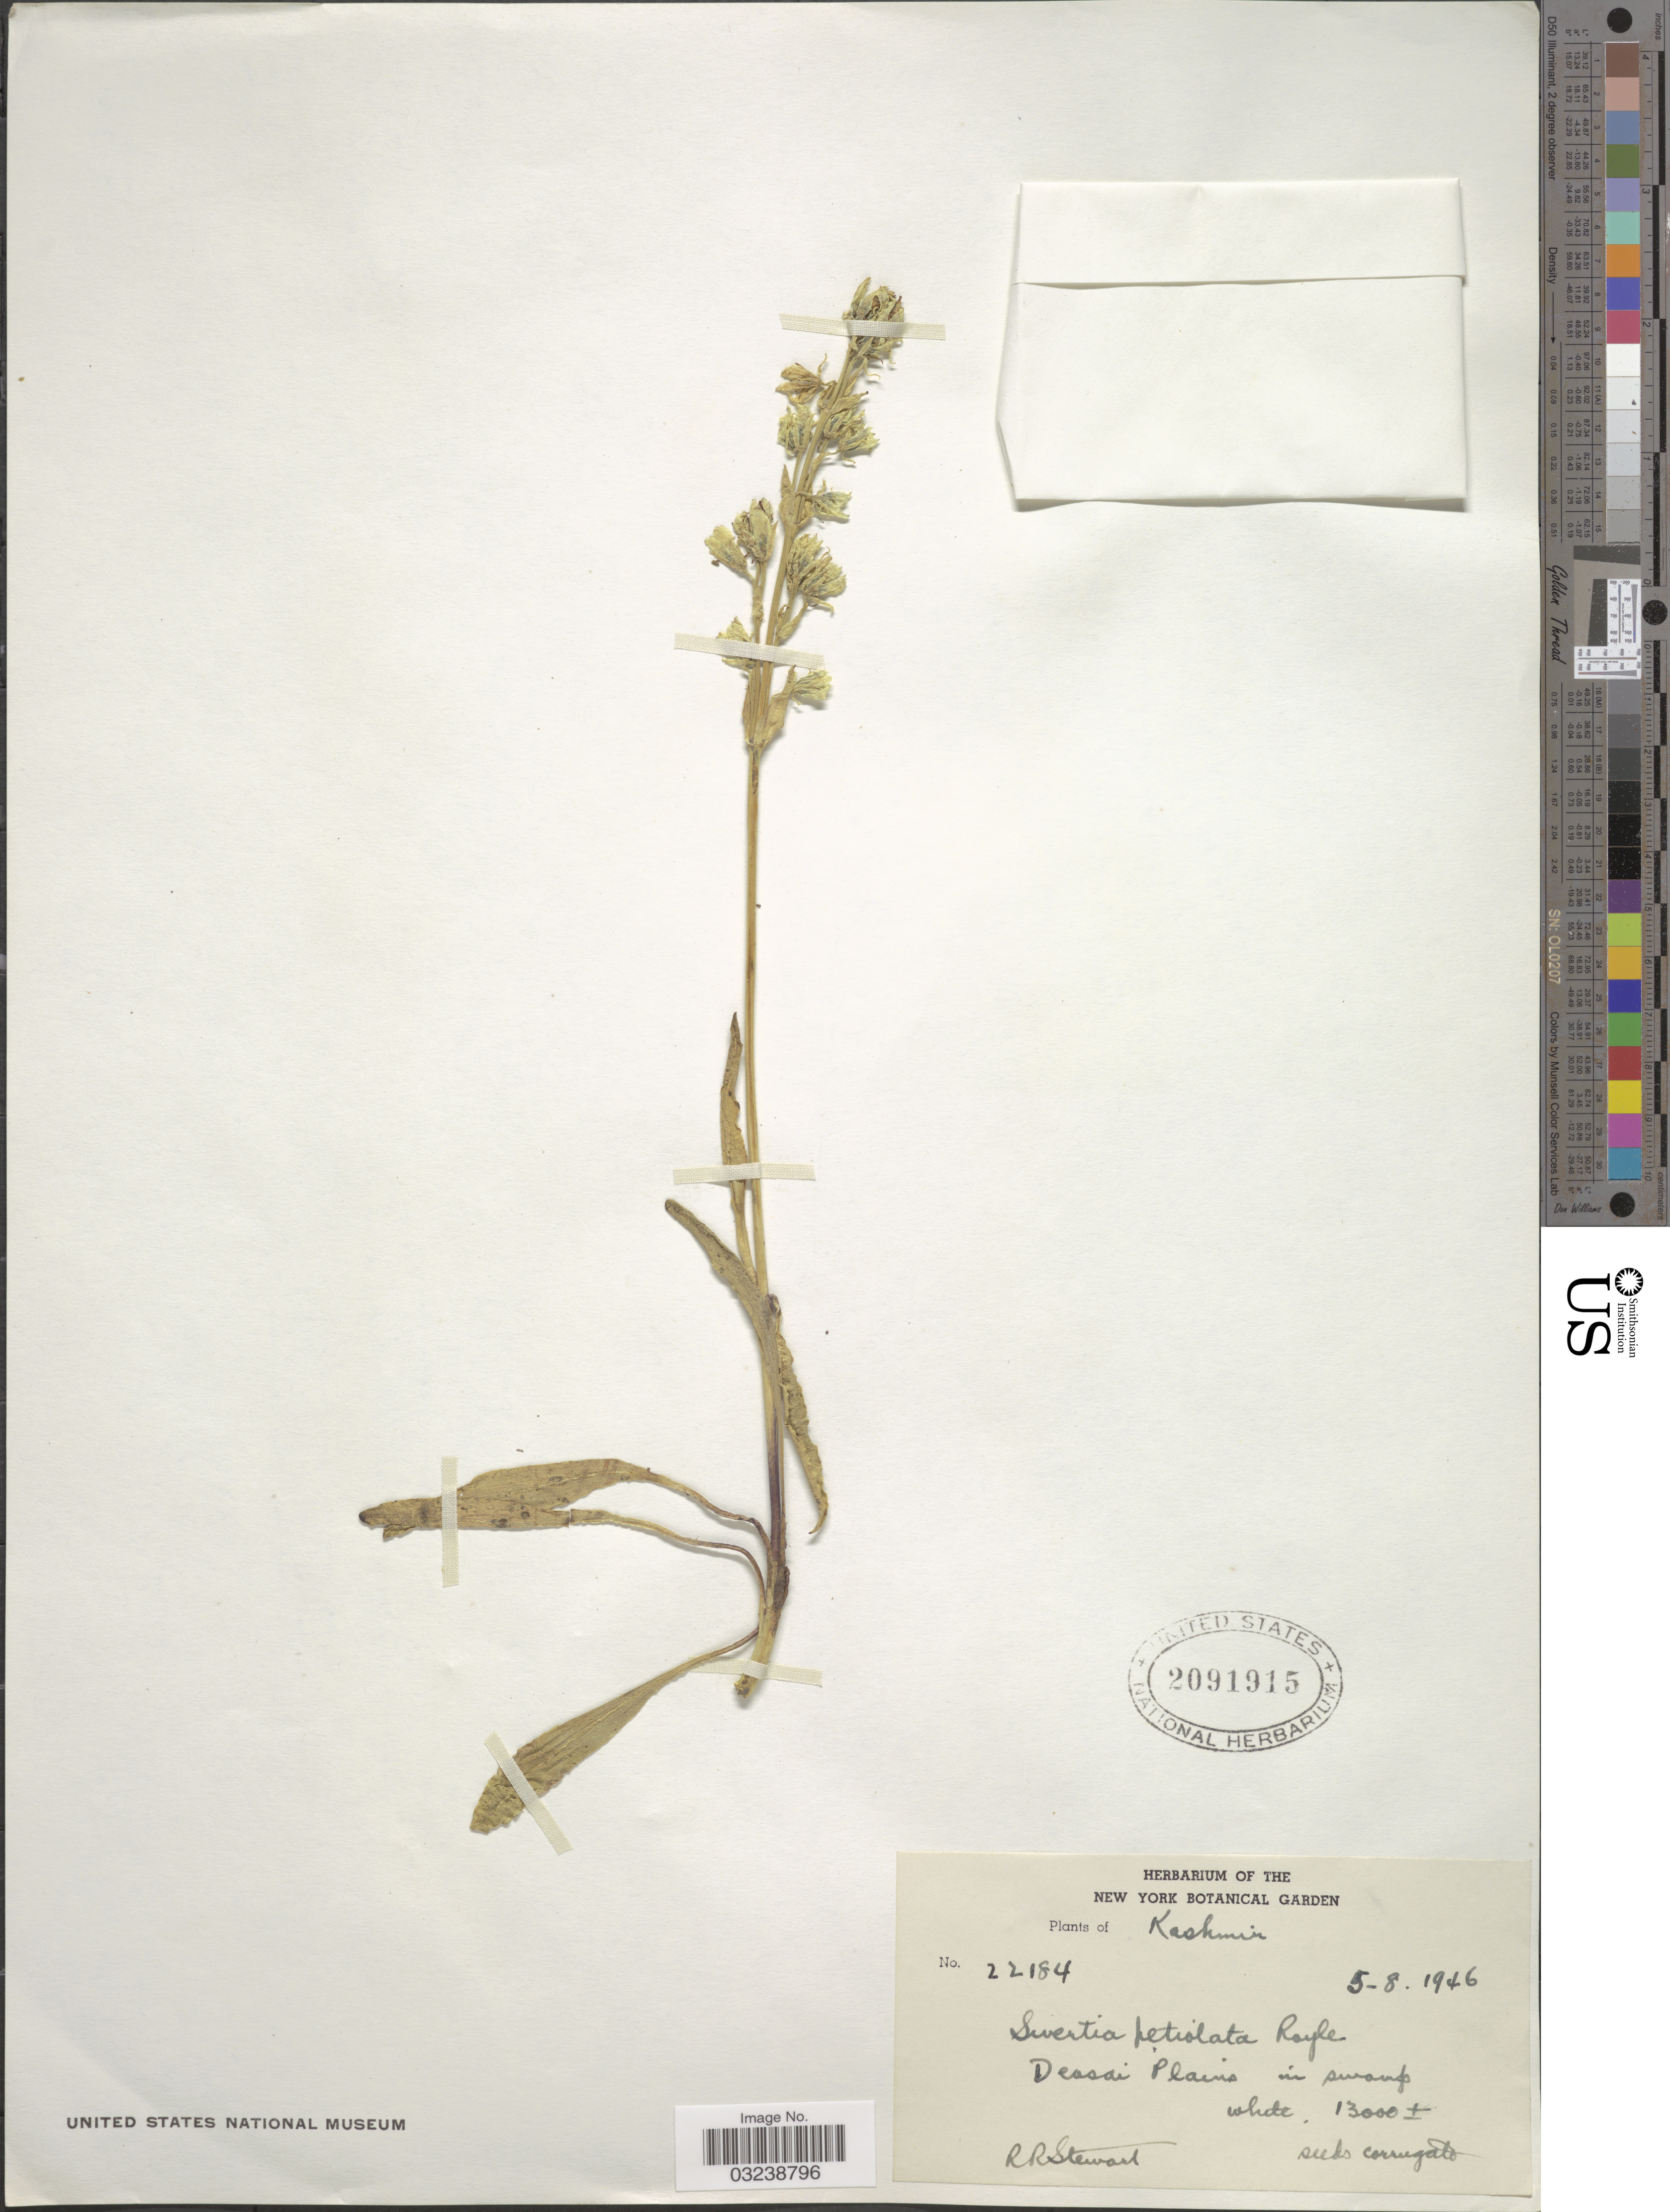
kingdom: Plantae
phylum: Tracheophyta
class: Magnoliopsida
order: Gentianales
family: Gentianaceae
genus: Swertia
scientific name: Swertia petiolata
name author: D. Don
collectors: R. Stewart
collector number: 22184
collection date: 1946-08-05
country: India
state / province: Jammu and Kashmir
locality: Kashmir. Deasai Plains in swamp.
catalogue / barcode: US 2091915